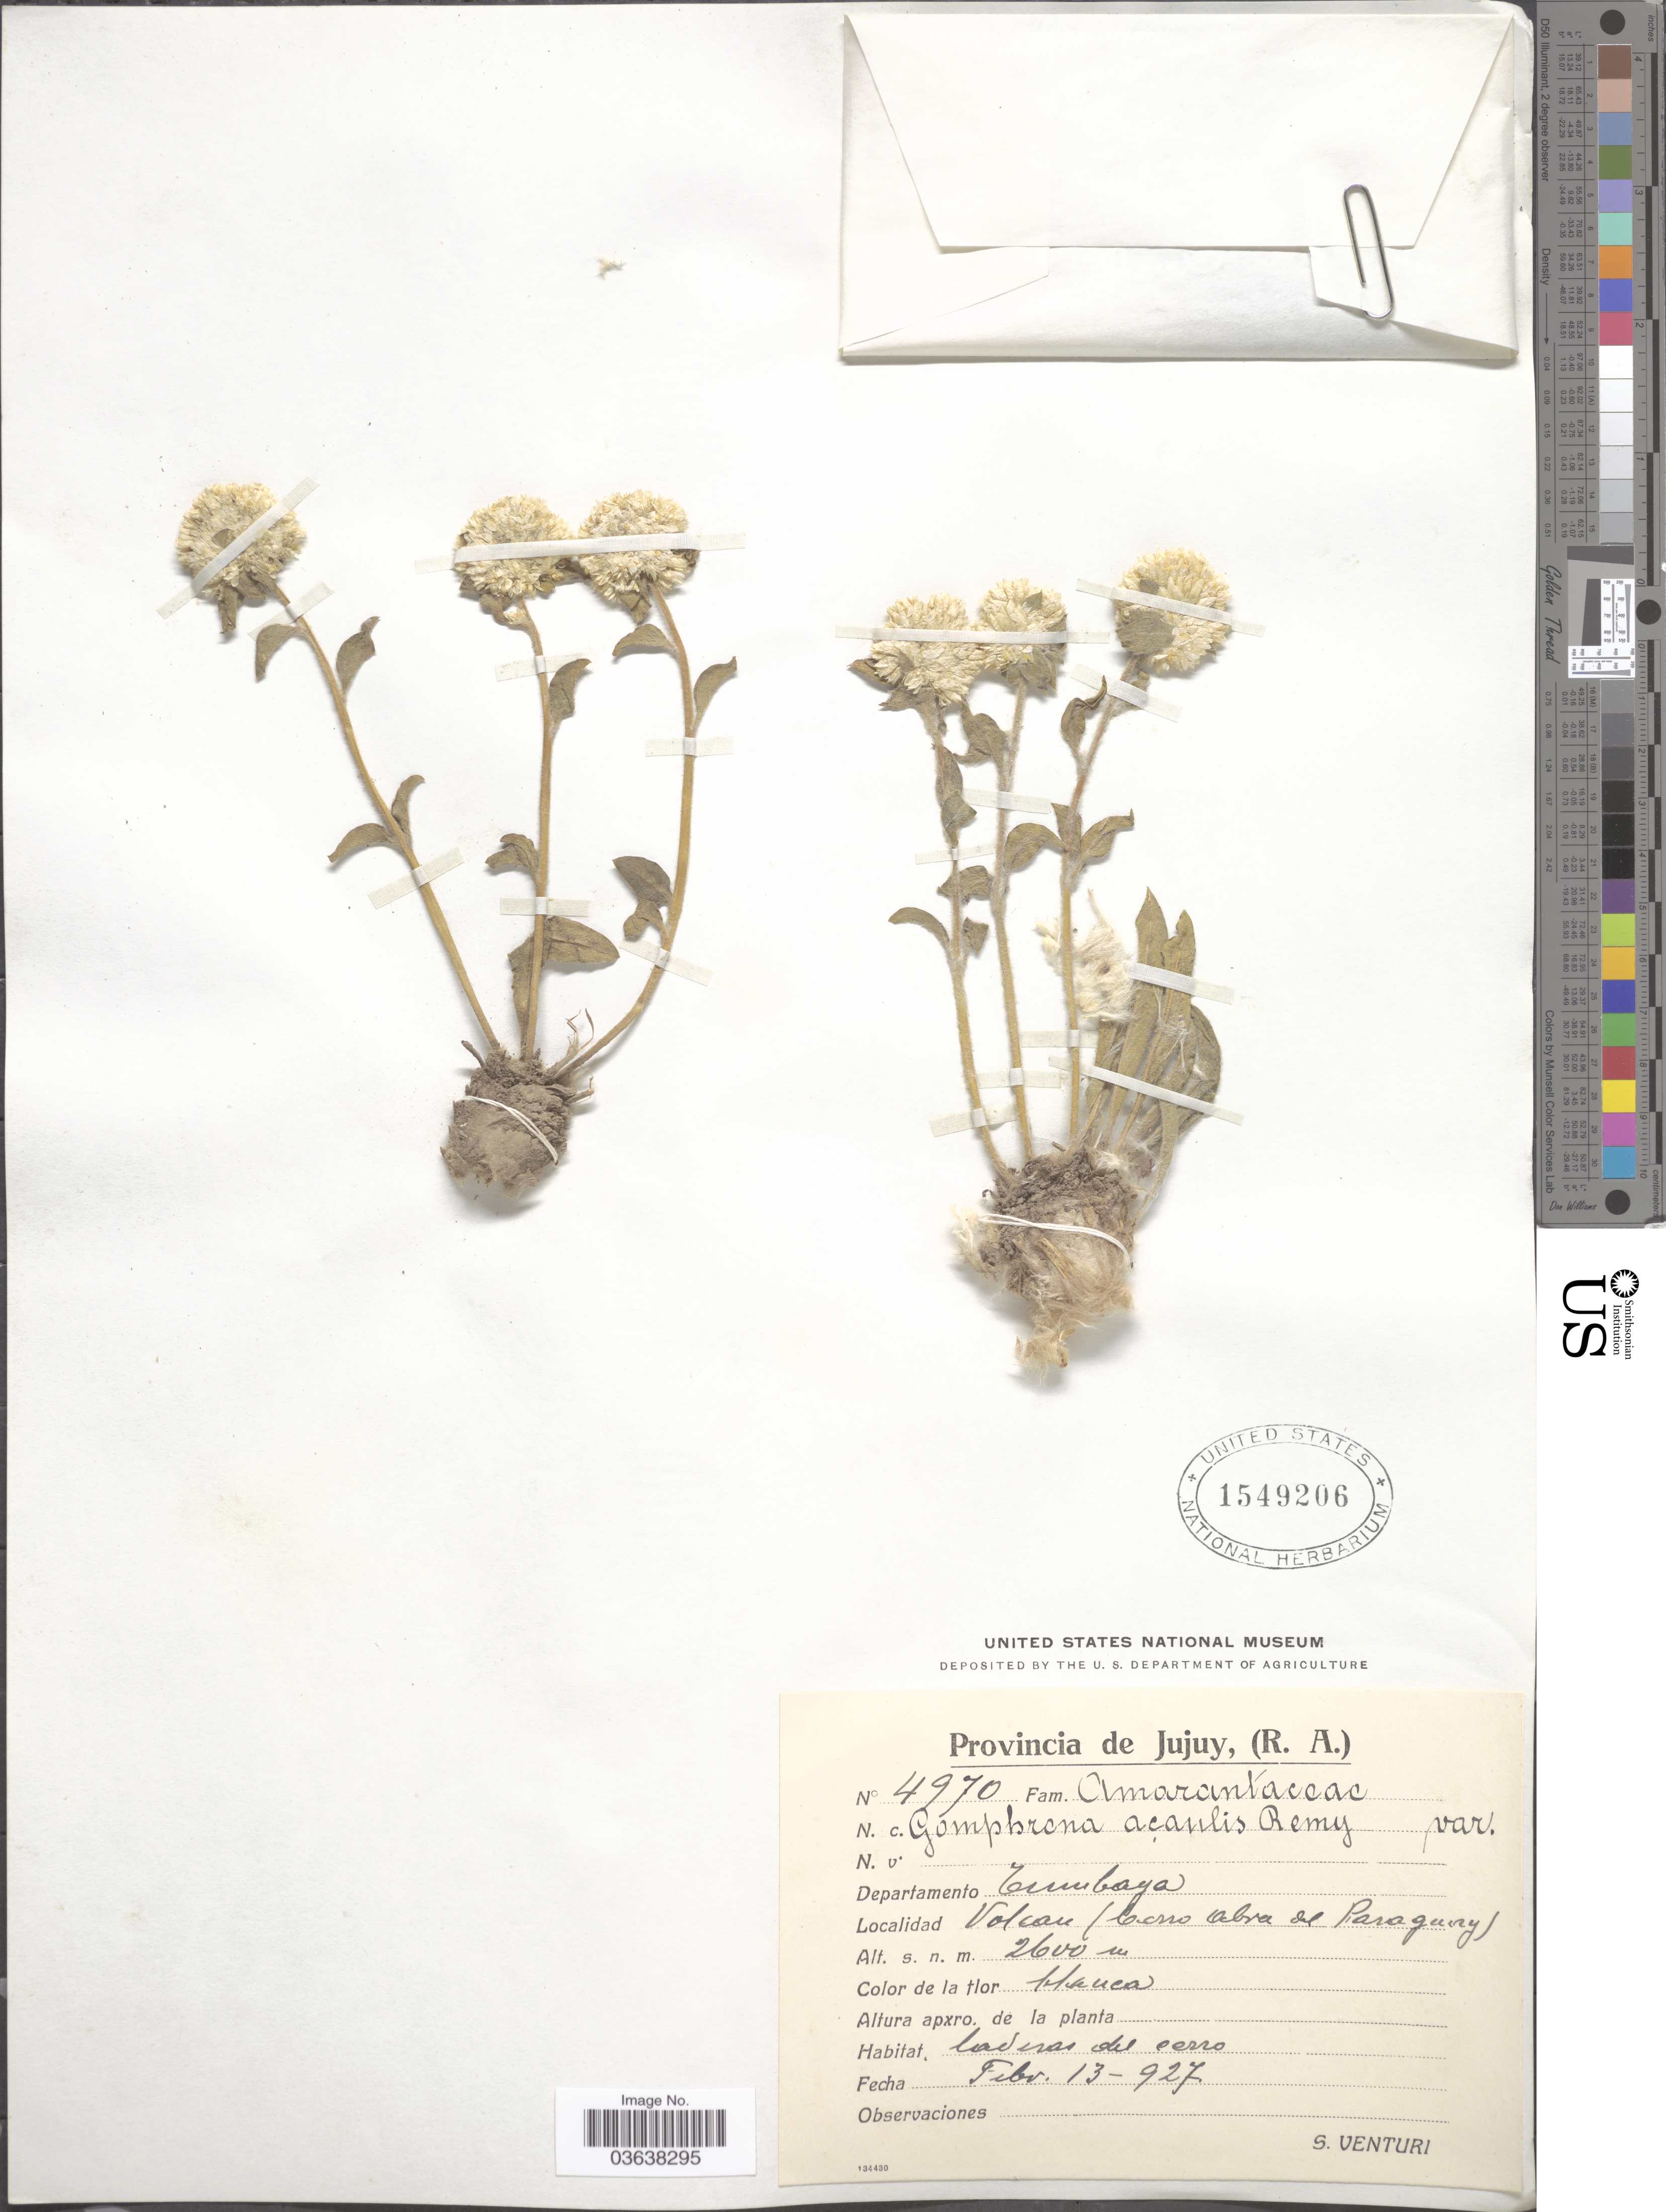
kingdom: Plantae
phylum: Tracheophyta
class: Magnoliopsida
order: Caryophyllales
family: Amaranthaceae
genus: Gomphrena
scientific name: Gomphrena sp.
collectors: S. Venturi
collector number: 4970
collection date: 1927-02-13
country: Argentina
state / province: Jujuy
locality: Departamento Tumbaya. Volcan (Cerro Abra del Paraguay).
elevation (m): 2600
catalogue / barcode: US 1549206